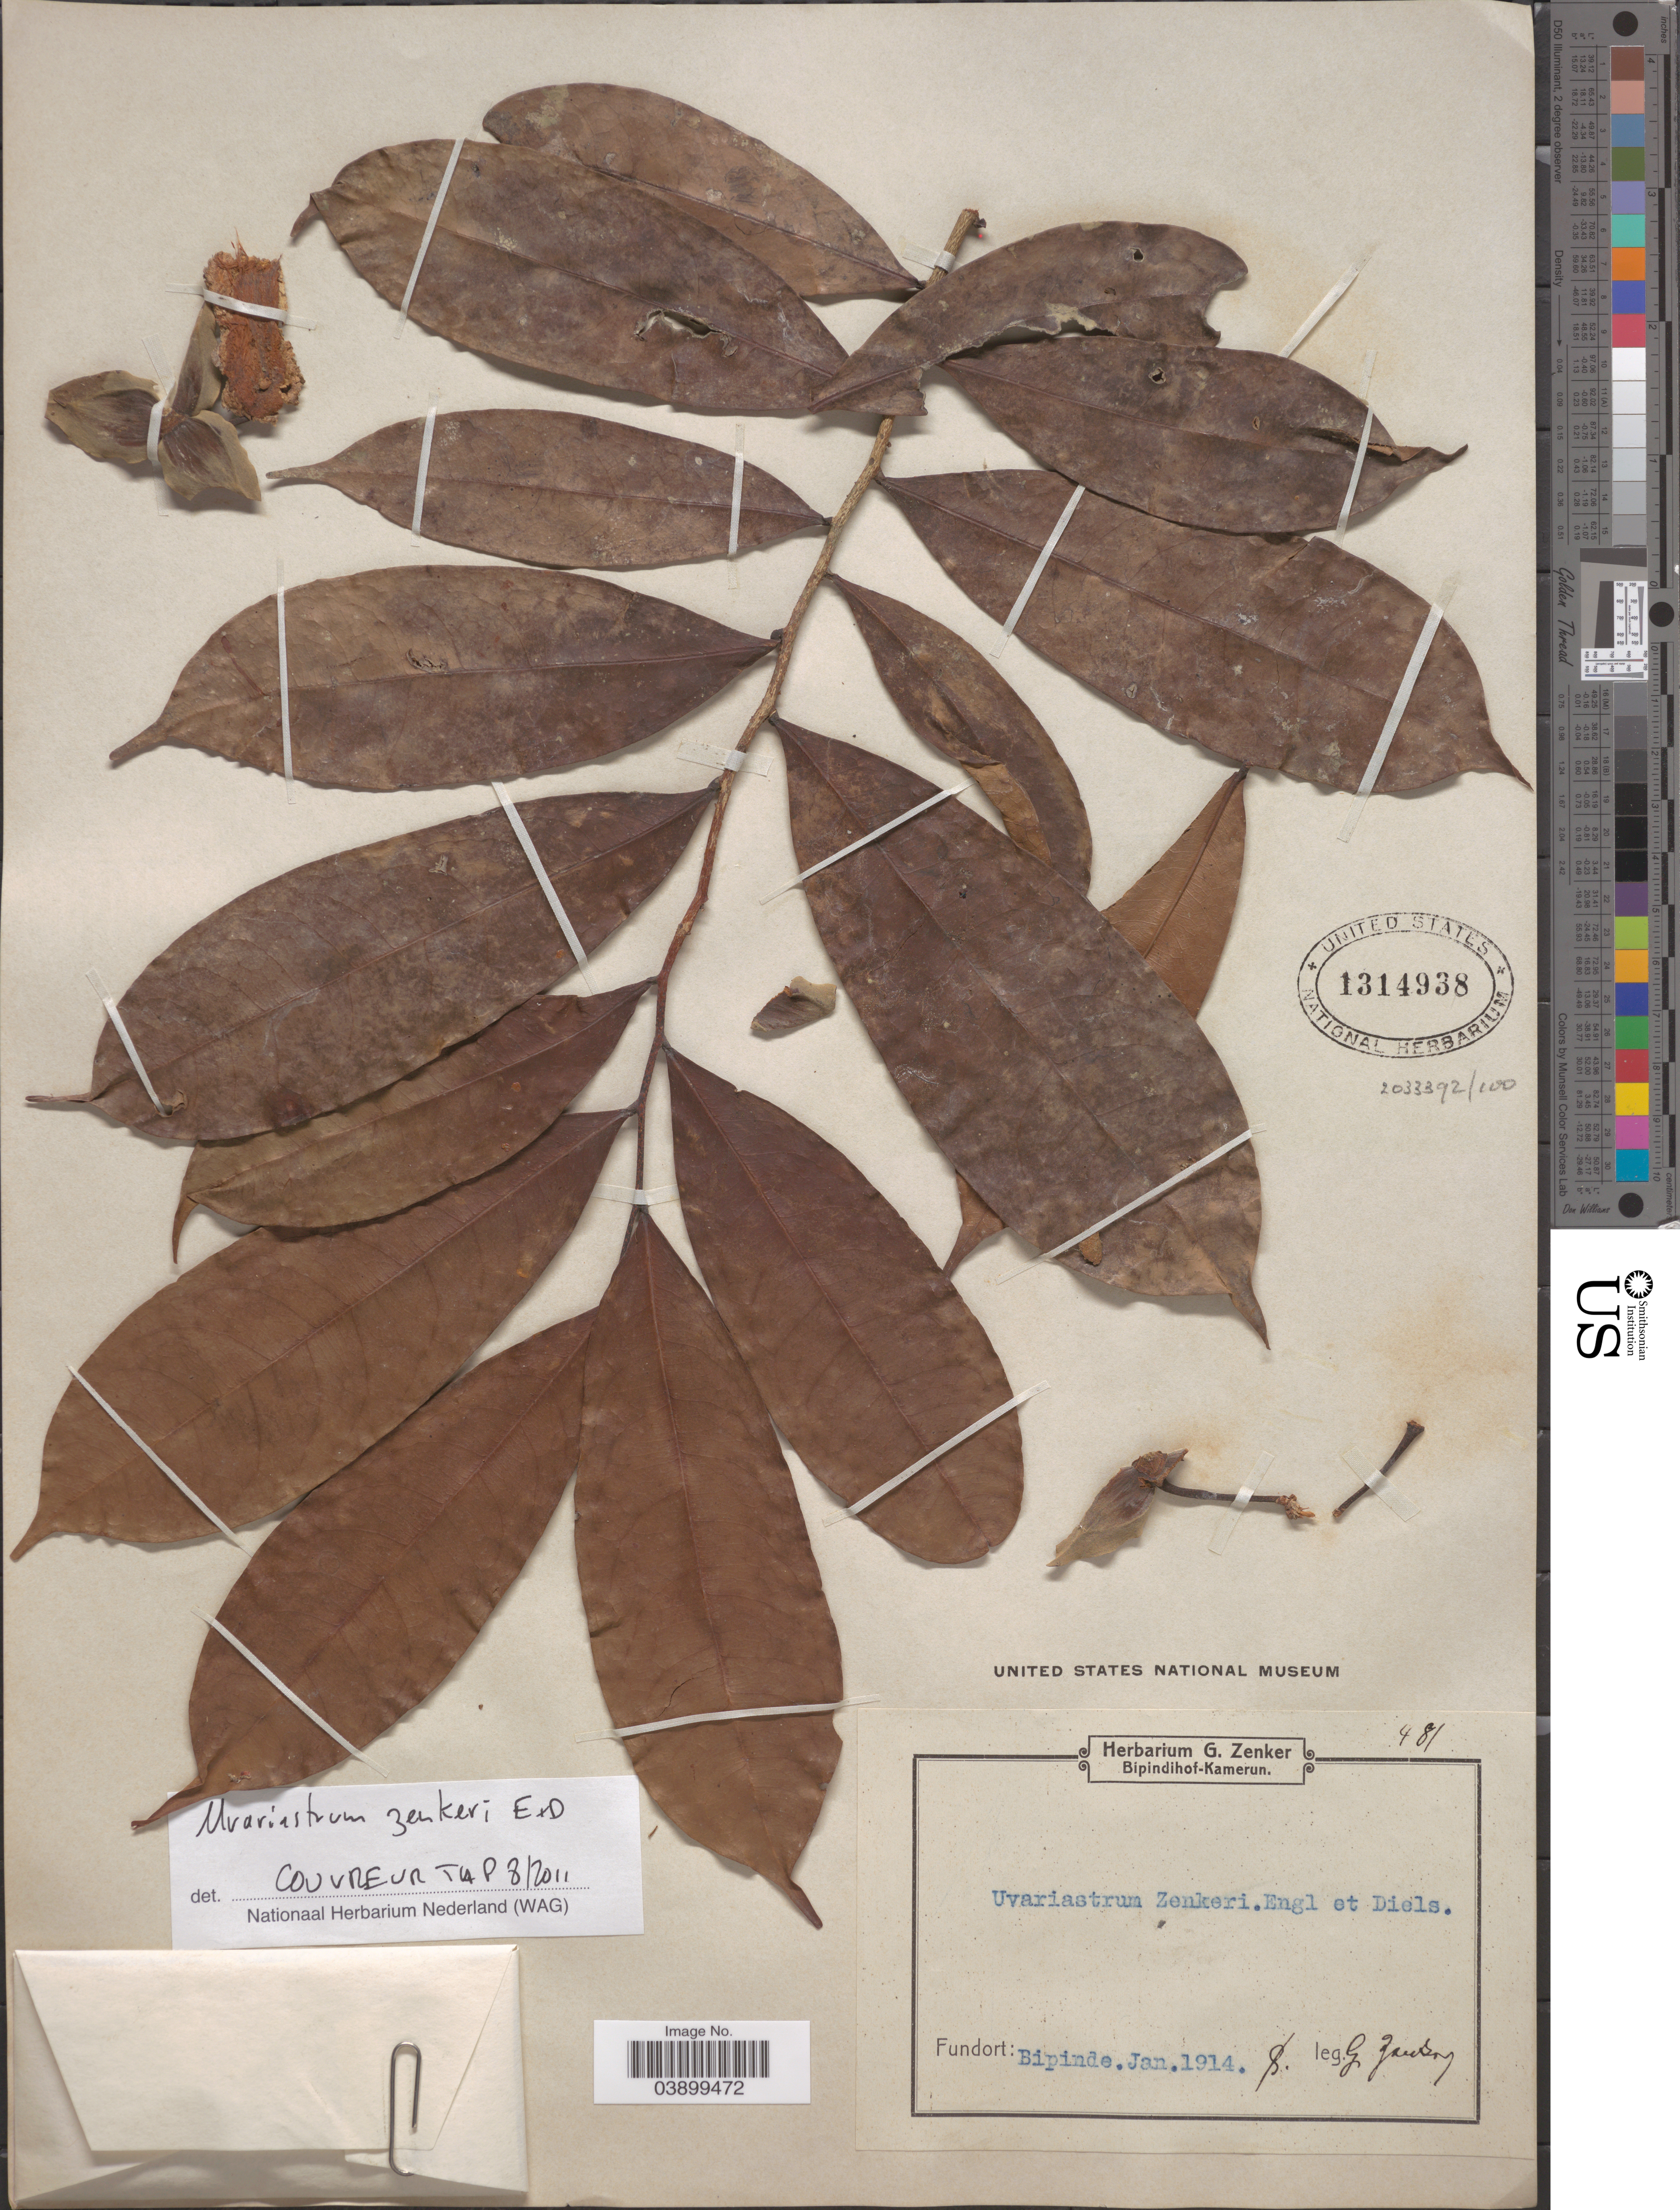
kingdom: Plantae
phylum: Tracheophyta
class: Magnoliopsida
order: Magnoliales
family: Annonaceae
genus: Uvariastrum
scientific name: Uvariastrum zenkeri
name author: Engl. & Diels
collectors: G. A. Zenker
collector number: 481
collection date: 1914-01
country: Cameroon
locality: Bipinde.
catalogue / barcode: US 1314938